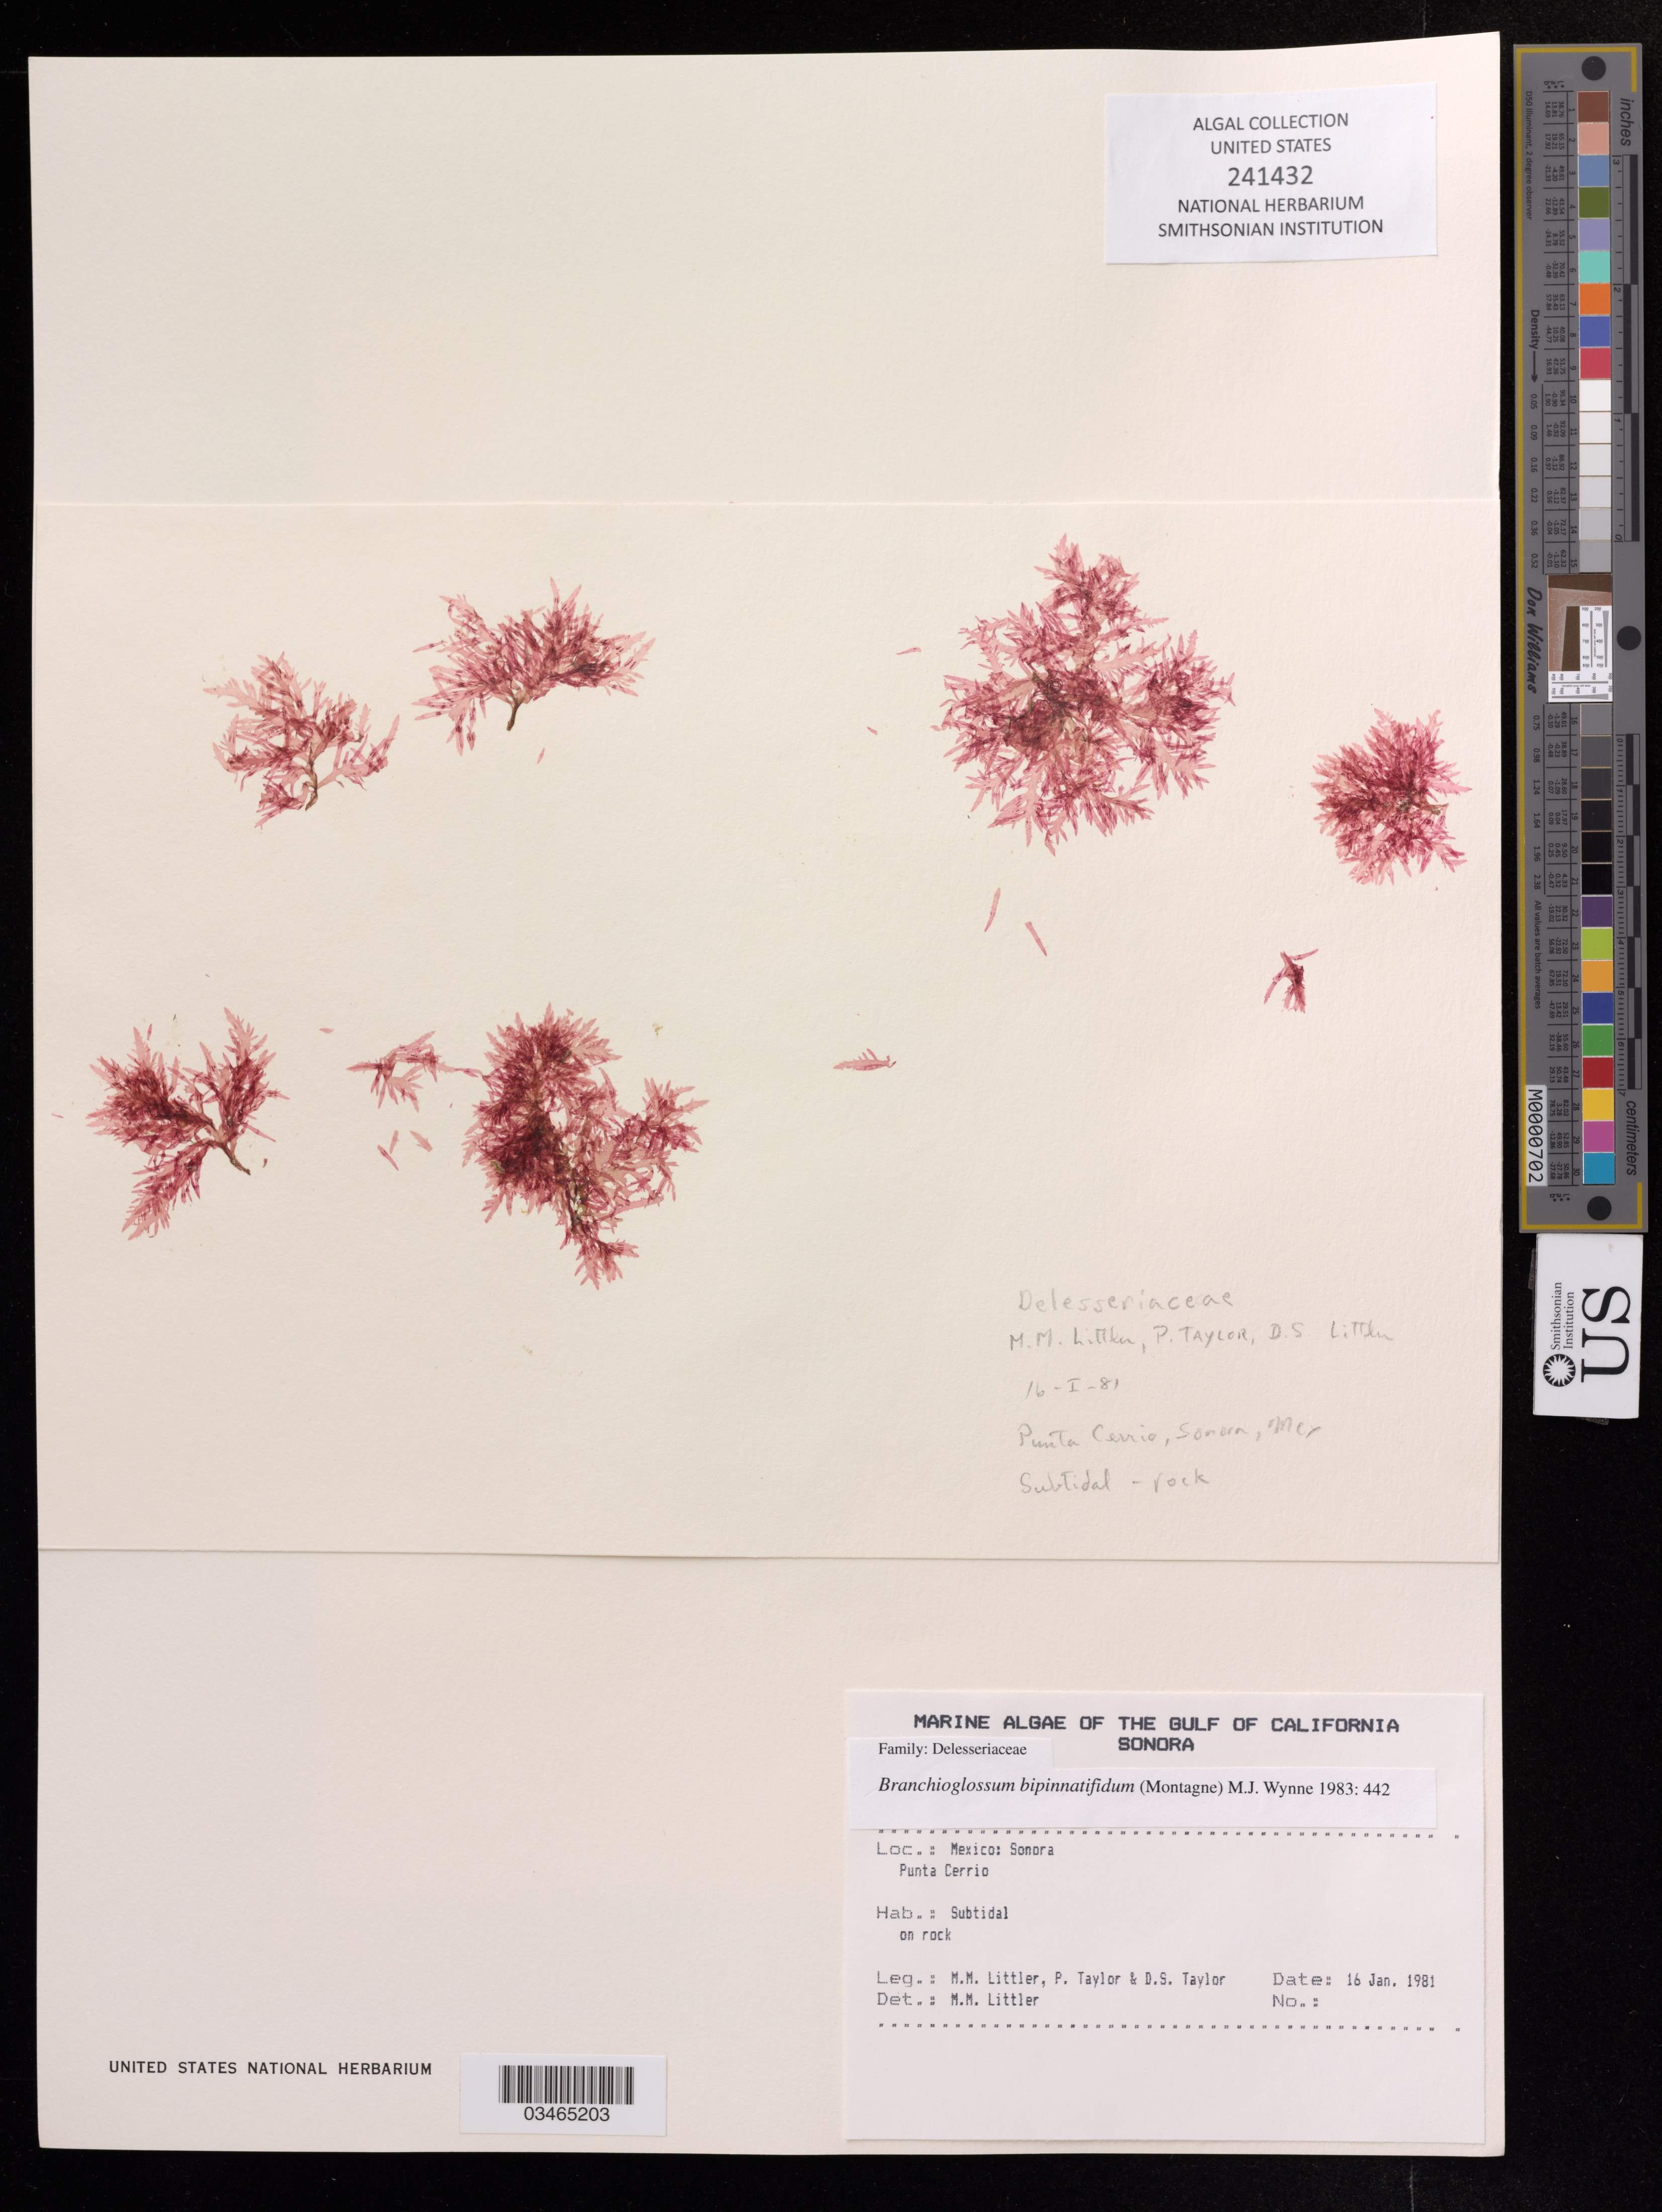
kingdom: Plantae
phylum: Rhodophyta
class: Florideophyceae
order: Ceramiales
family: Delesseriaceae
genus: Branchioglossum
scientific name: Branchioglossum bipinnatifidum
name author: (Mont.) M.J. Wynne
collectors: M. M. Littler & P. Taylor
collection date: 1981-01-16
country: Mexico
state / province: Sonora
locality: The Gulf of California, Punta Cerrio.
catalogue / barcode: US 241432